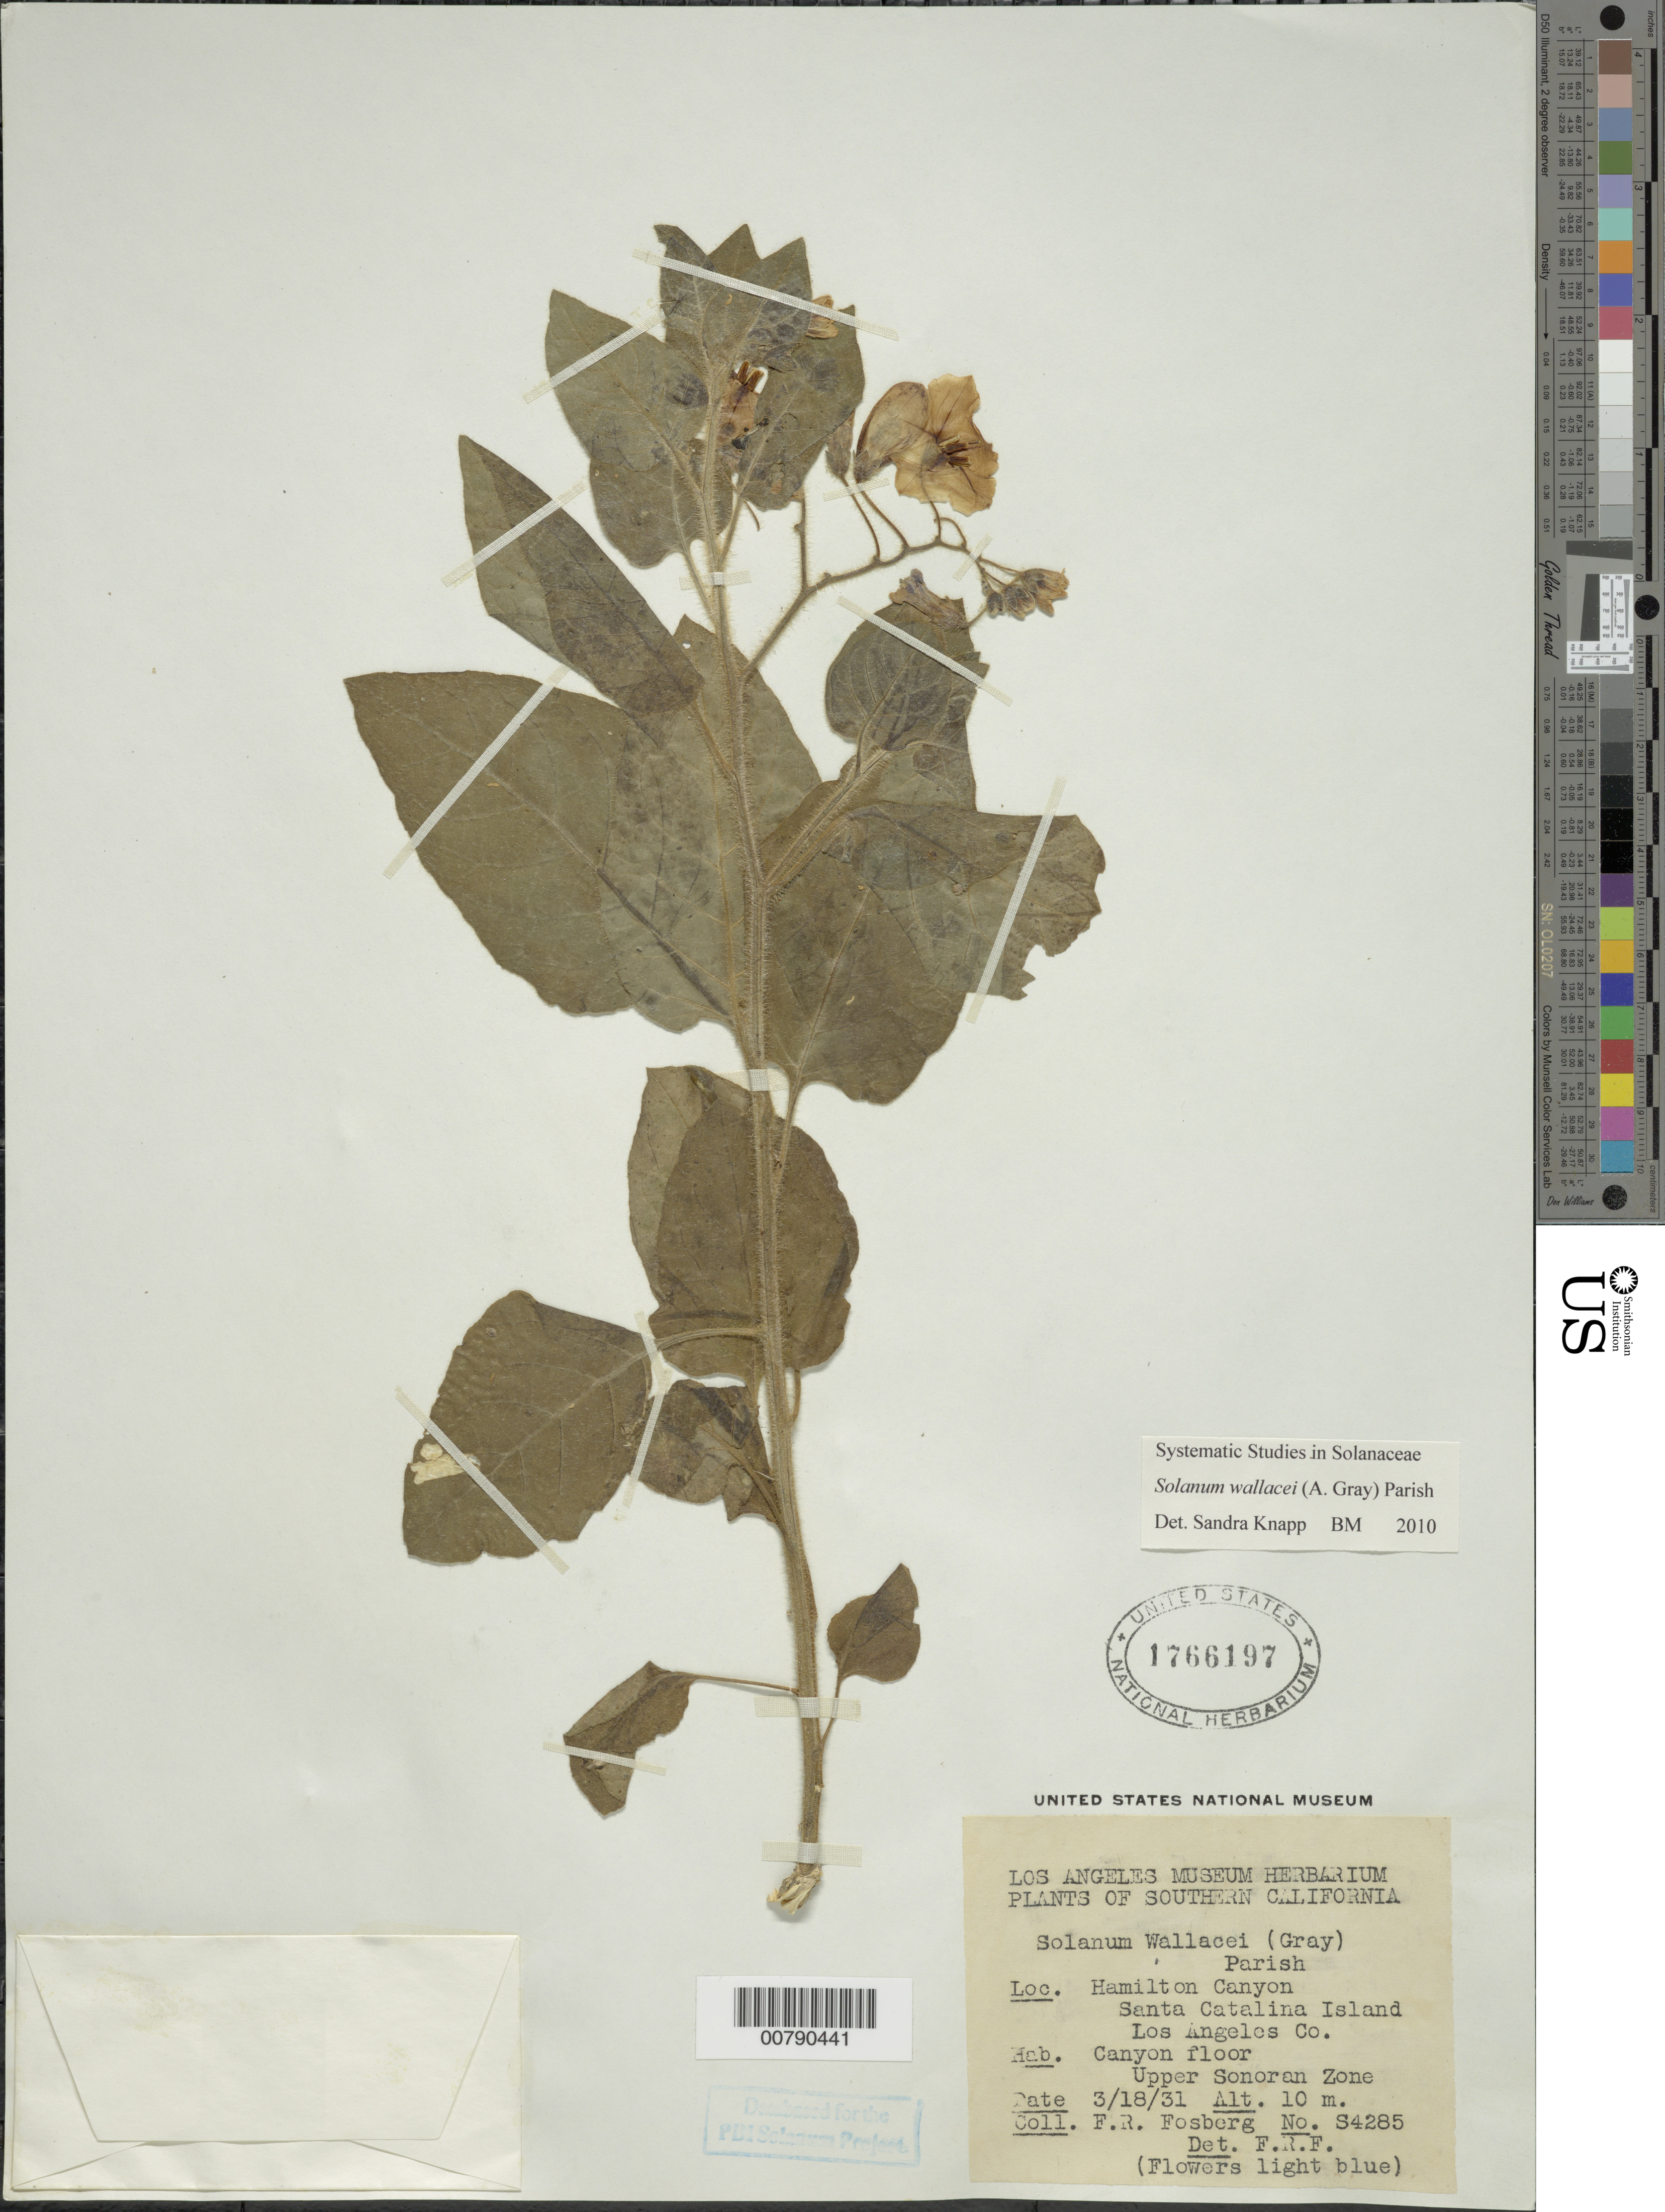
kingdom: Plantae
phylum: Tracheophyta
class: Magnoliopsida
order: Solanales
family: Solanaceae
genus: Solanum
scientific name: Solanum wallacei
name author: (A. Gray) Parish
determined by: Knapp, S. D.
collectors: F. R. Fosberg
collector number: S 4285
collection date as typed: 18 Mar 1931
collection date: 1931-03-18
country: United States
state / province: California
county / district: Los Angeles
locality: Hamilton Canyon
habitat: canyon floor; Upper Sonoran Zone; 1;1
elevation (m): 10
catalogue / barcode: US 1766197